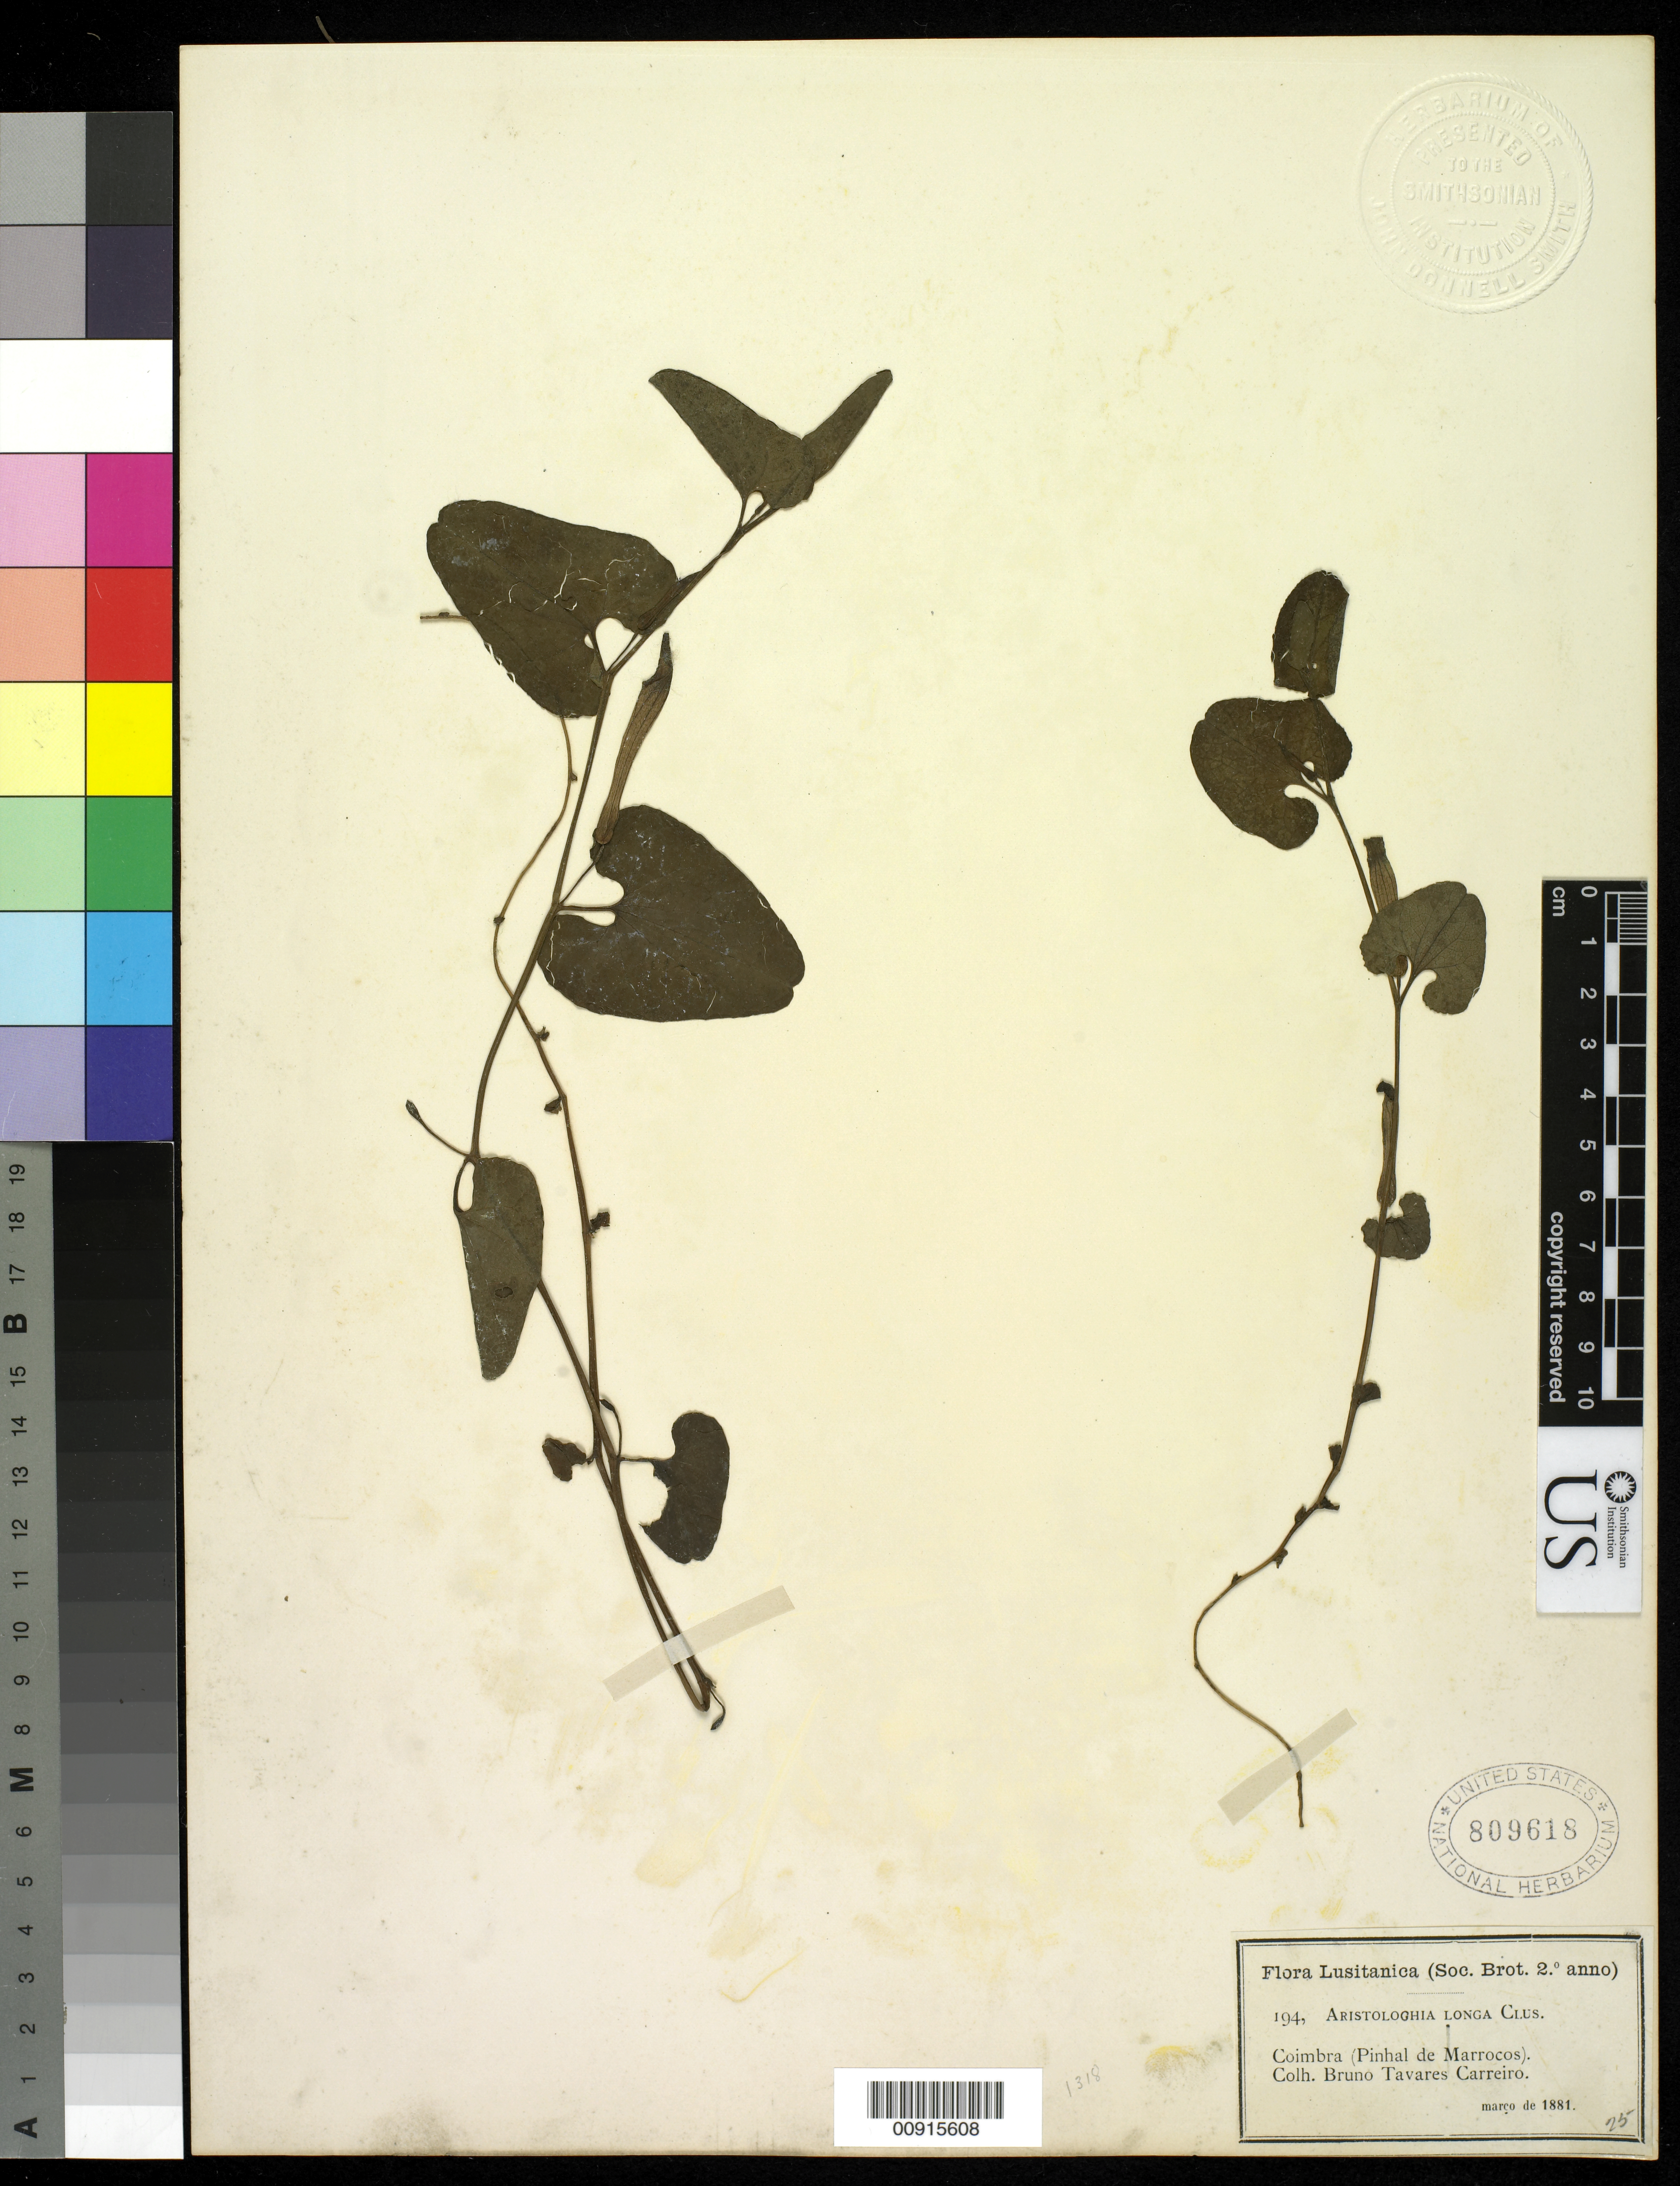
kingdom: Plantae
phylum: Tracheophyta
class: Magnoliopsida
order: Piperales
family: Aristolochiaceae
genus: Aristolochia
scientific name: Aristolochia longa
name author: L.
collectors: B. S. Tavares Carreiro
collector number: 194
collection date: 1881-03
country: Portugal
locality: Coimbra (Pinhal de Marrocos)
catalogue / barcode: US 809618